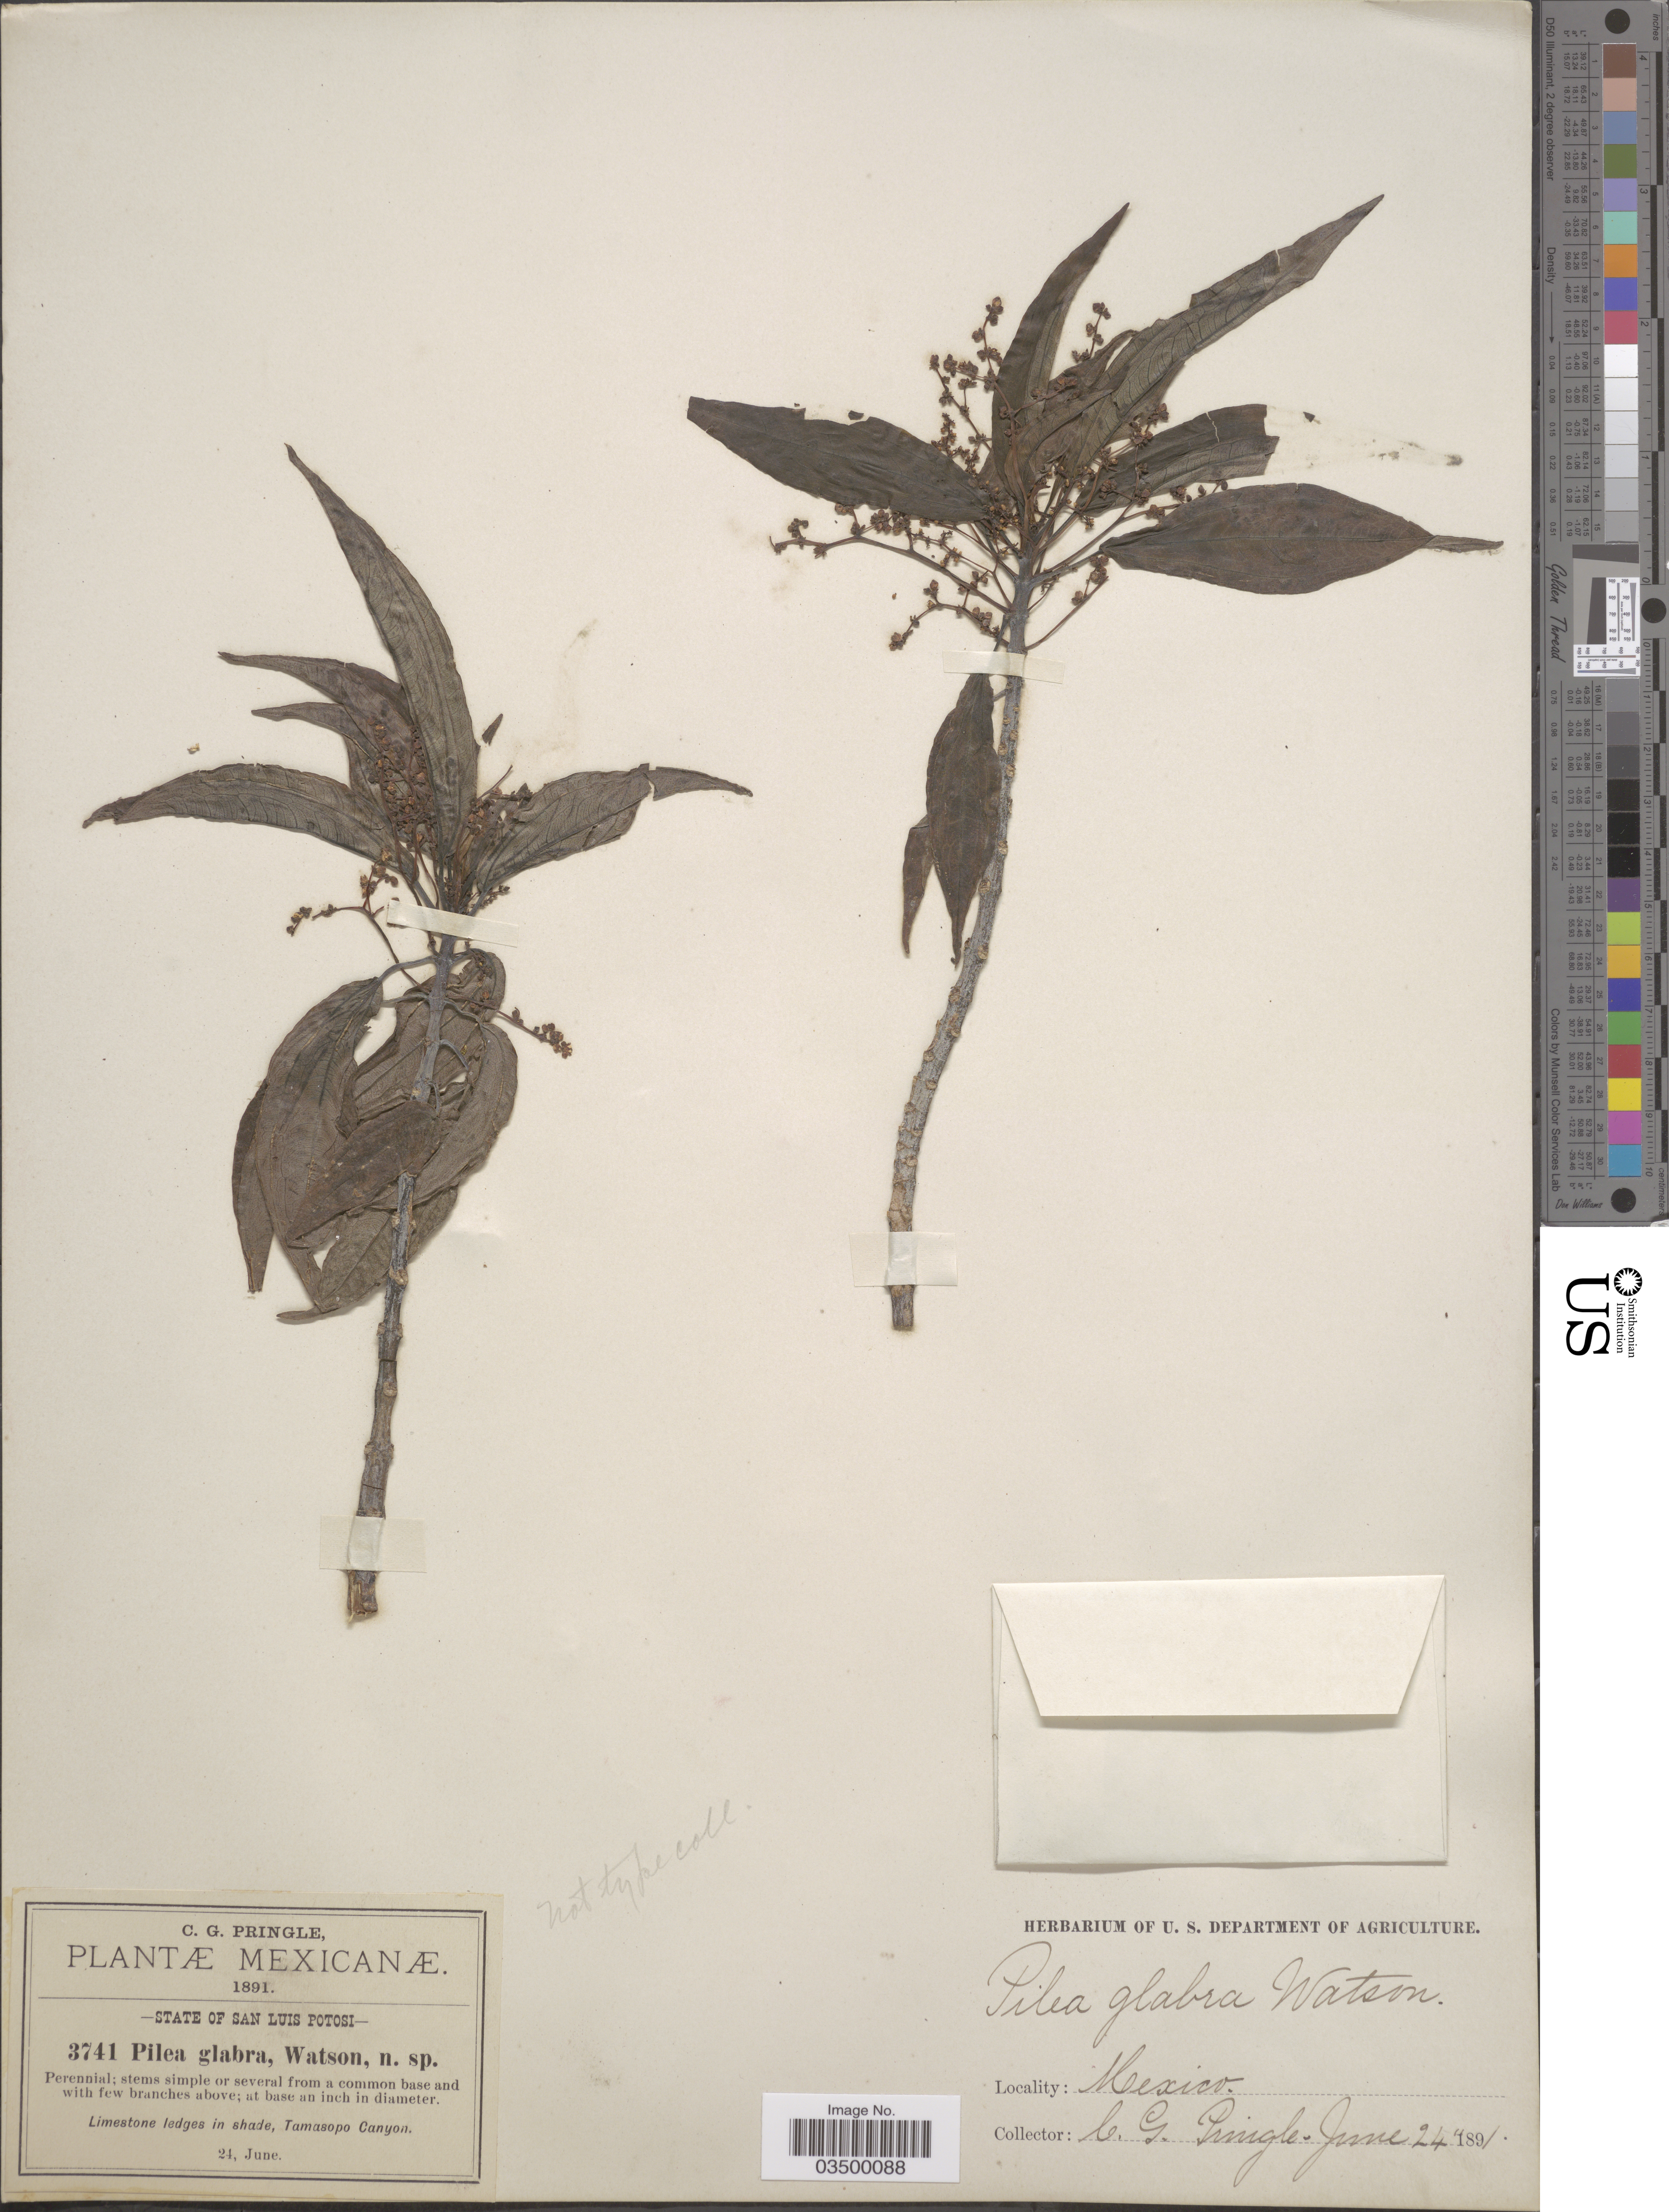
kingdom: Plantae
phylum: Tracheophyta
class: Magnoliopsida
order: Rosales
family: Urticaceae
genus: Pilea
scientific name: Pilea glabra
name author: S. Watson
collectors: C. G. Pringle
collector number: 3741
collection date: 1891-06-24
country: Mexico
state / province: San Luis Potosí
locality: Limestone ledges in shade, Tamasopo Canyon.